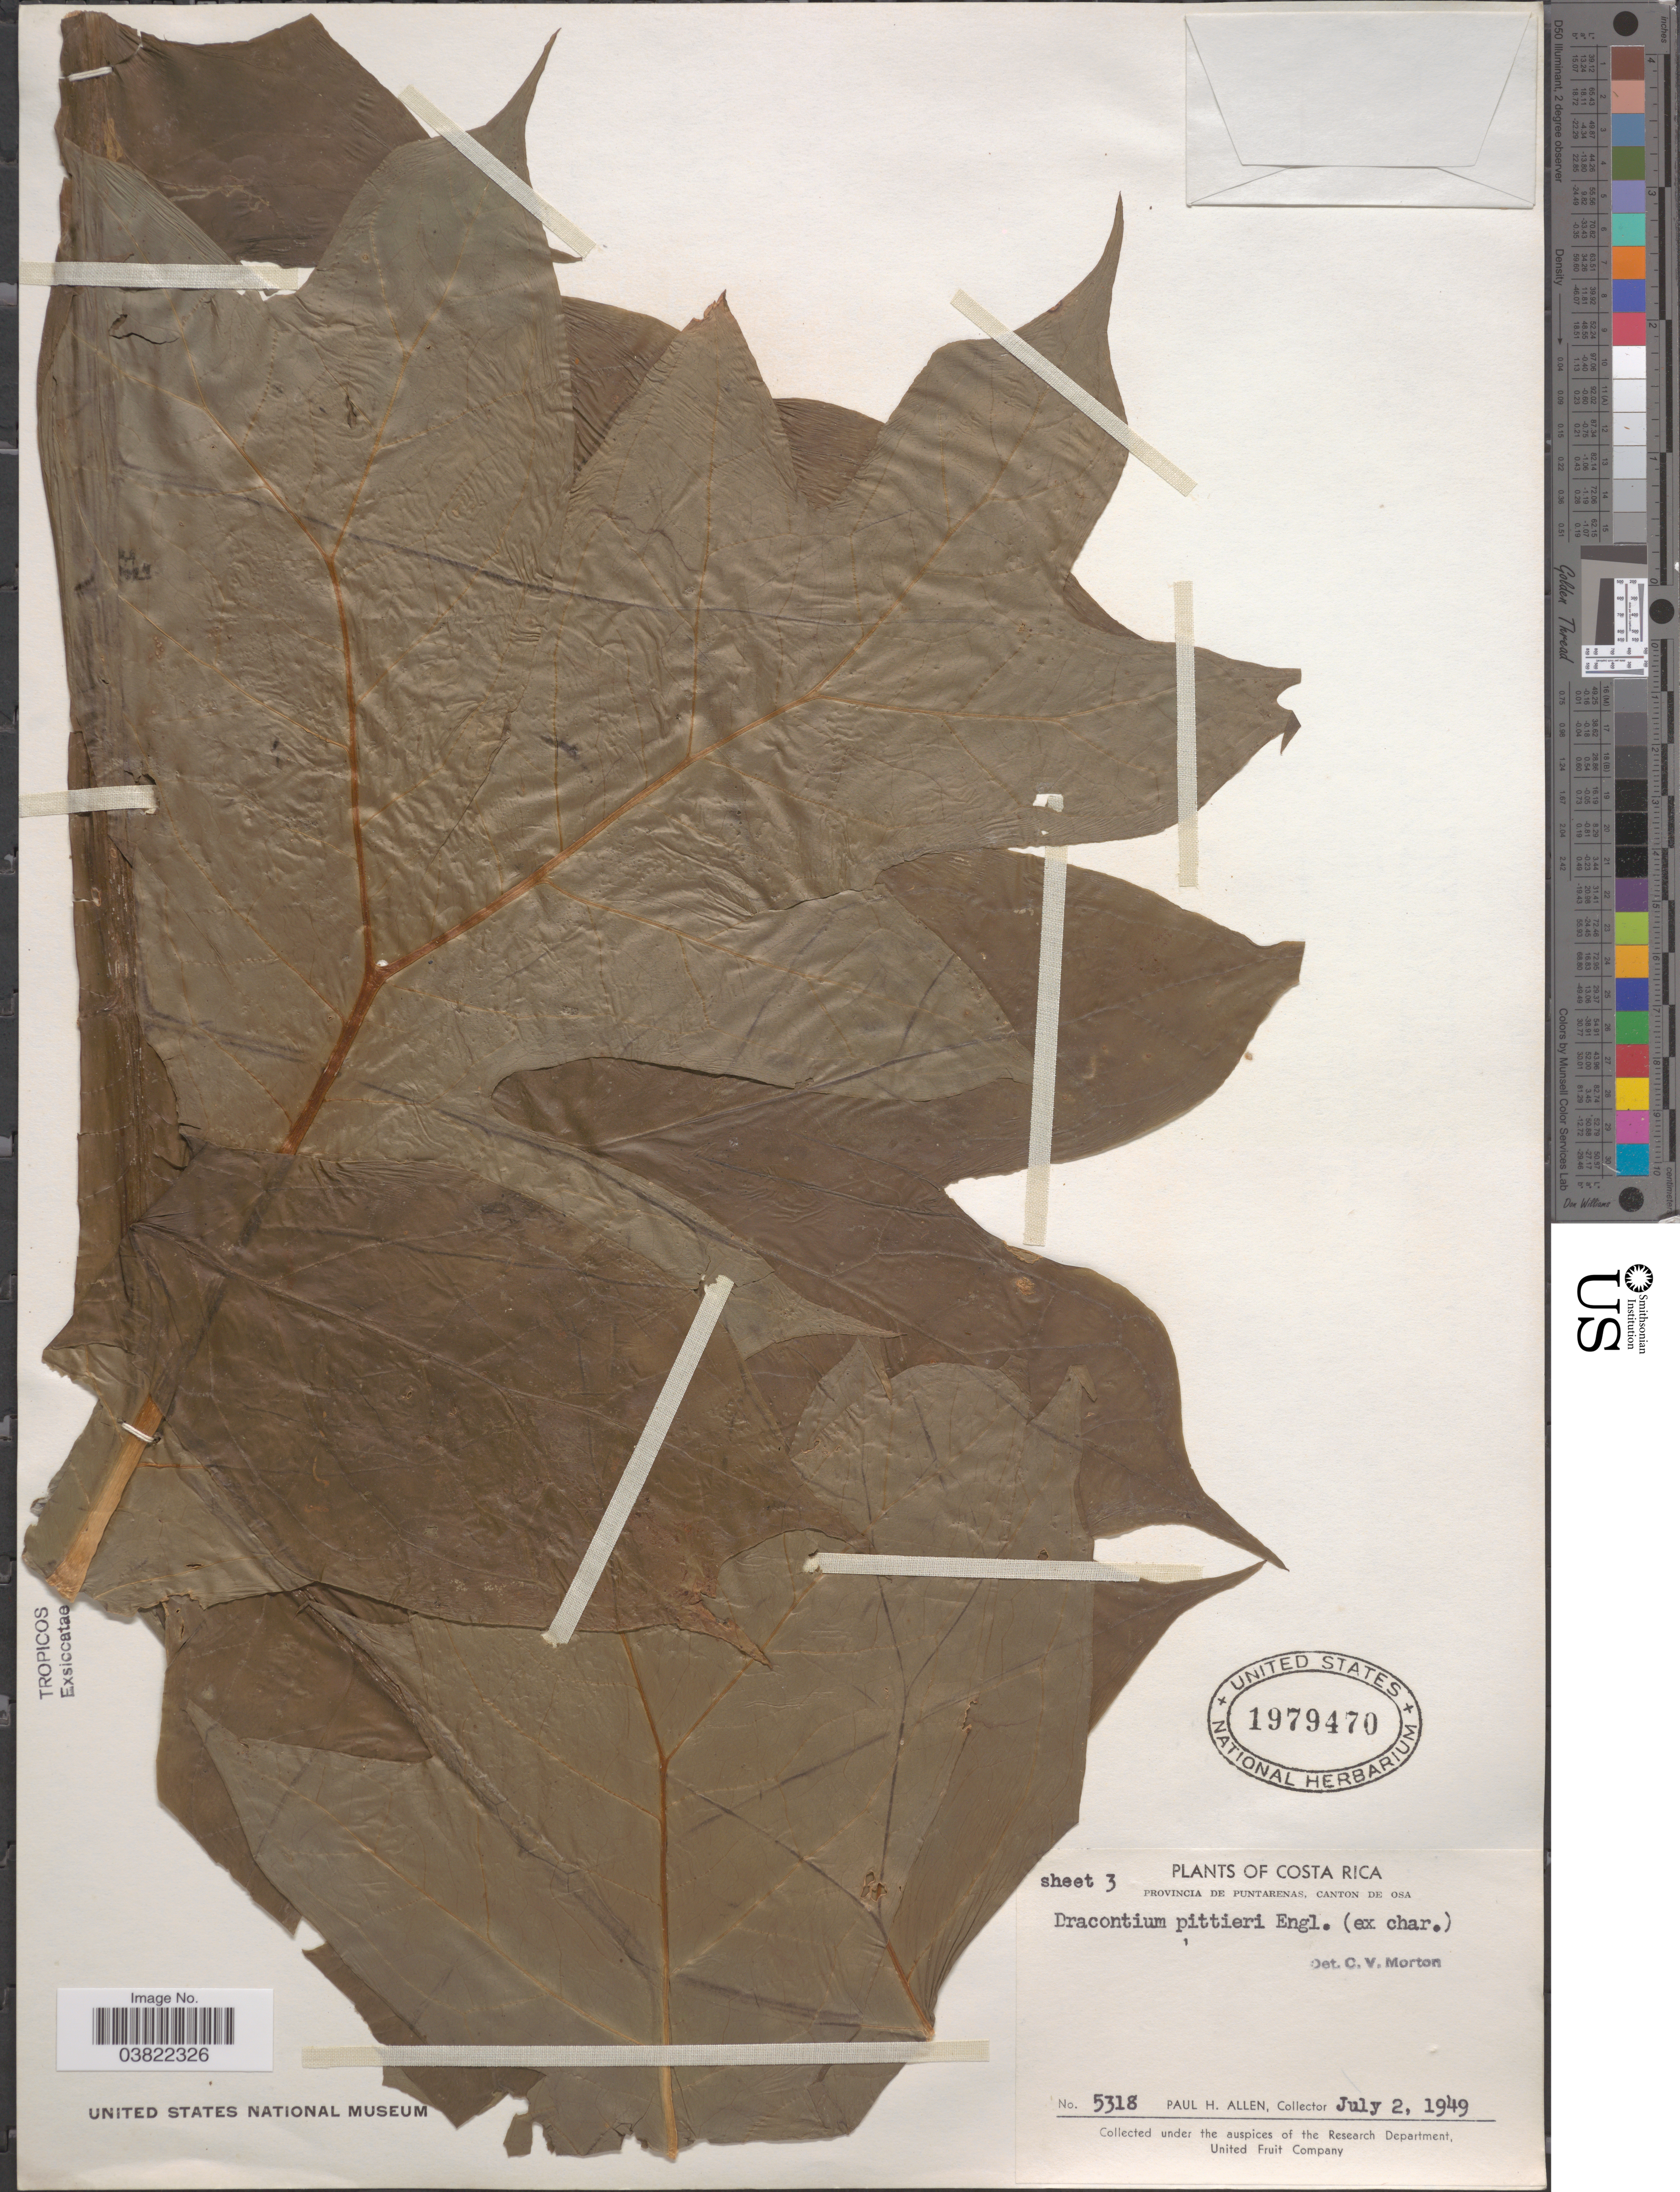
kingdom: Plantae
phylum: Tracheophyta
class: Liliopsida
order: Alismatales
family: Araceae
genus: Dracontium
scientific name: Dracontium pittieri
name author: Engl.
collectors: P. H. Allen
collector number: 5318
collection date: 1949-07-02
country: Costa Rica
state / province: Puntarenas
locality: Canton de Osa.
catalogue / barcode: US 1979470